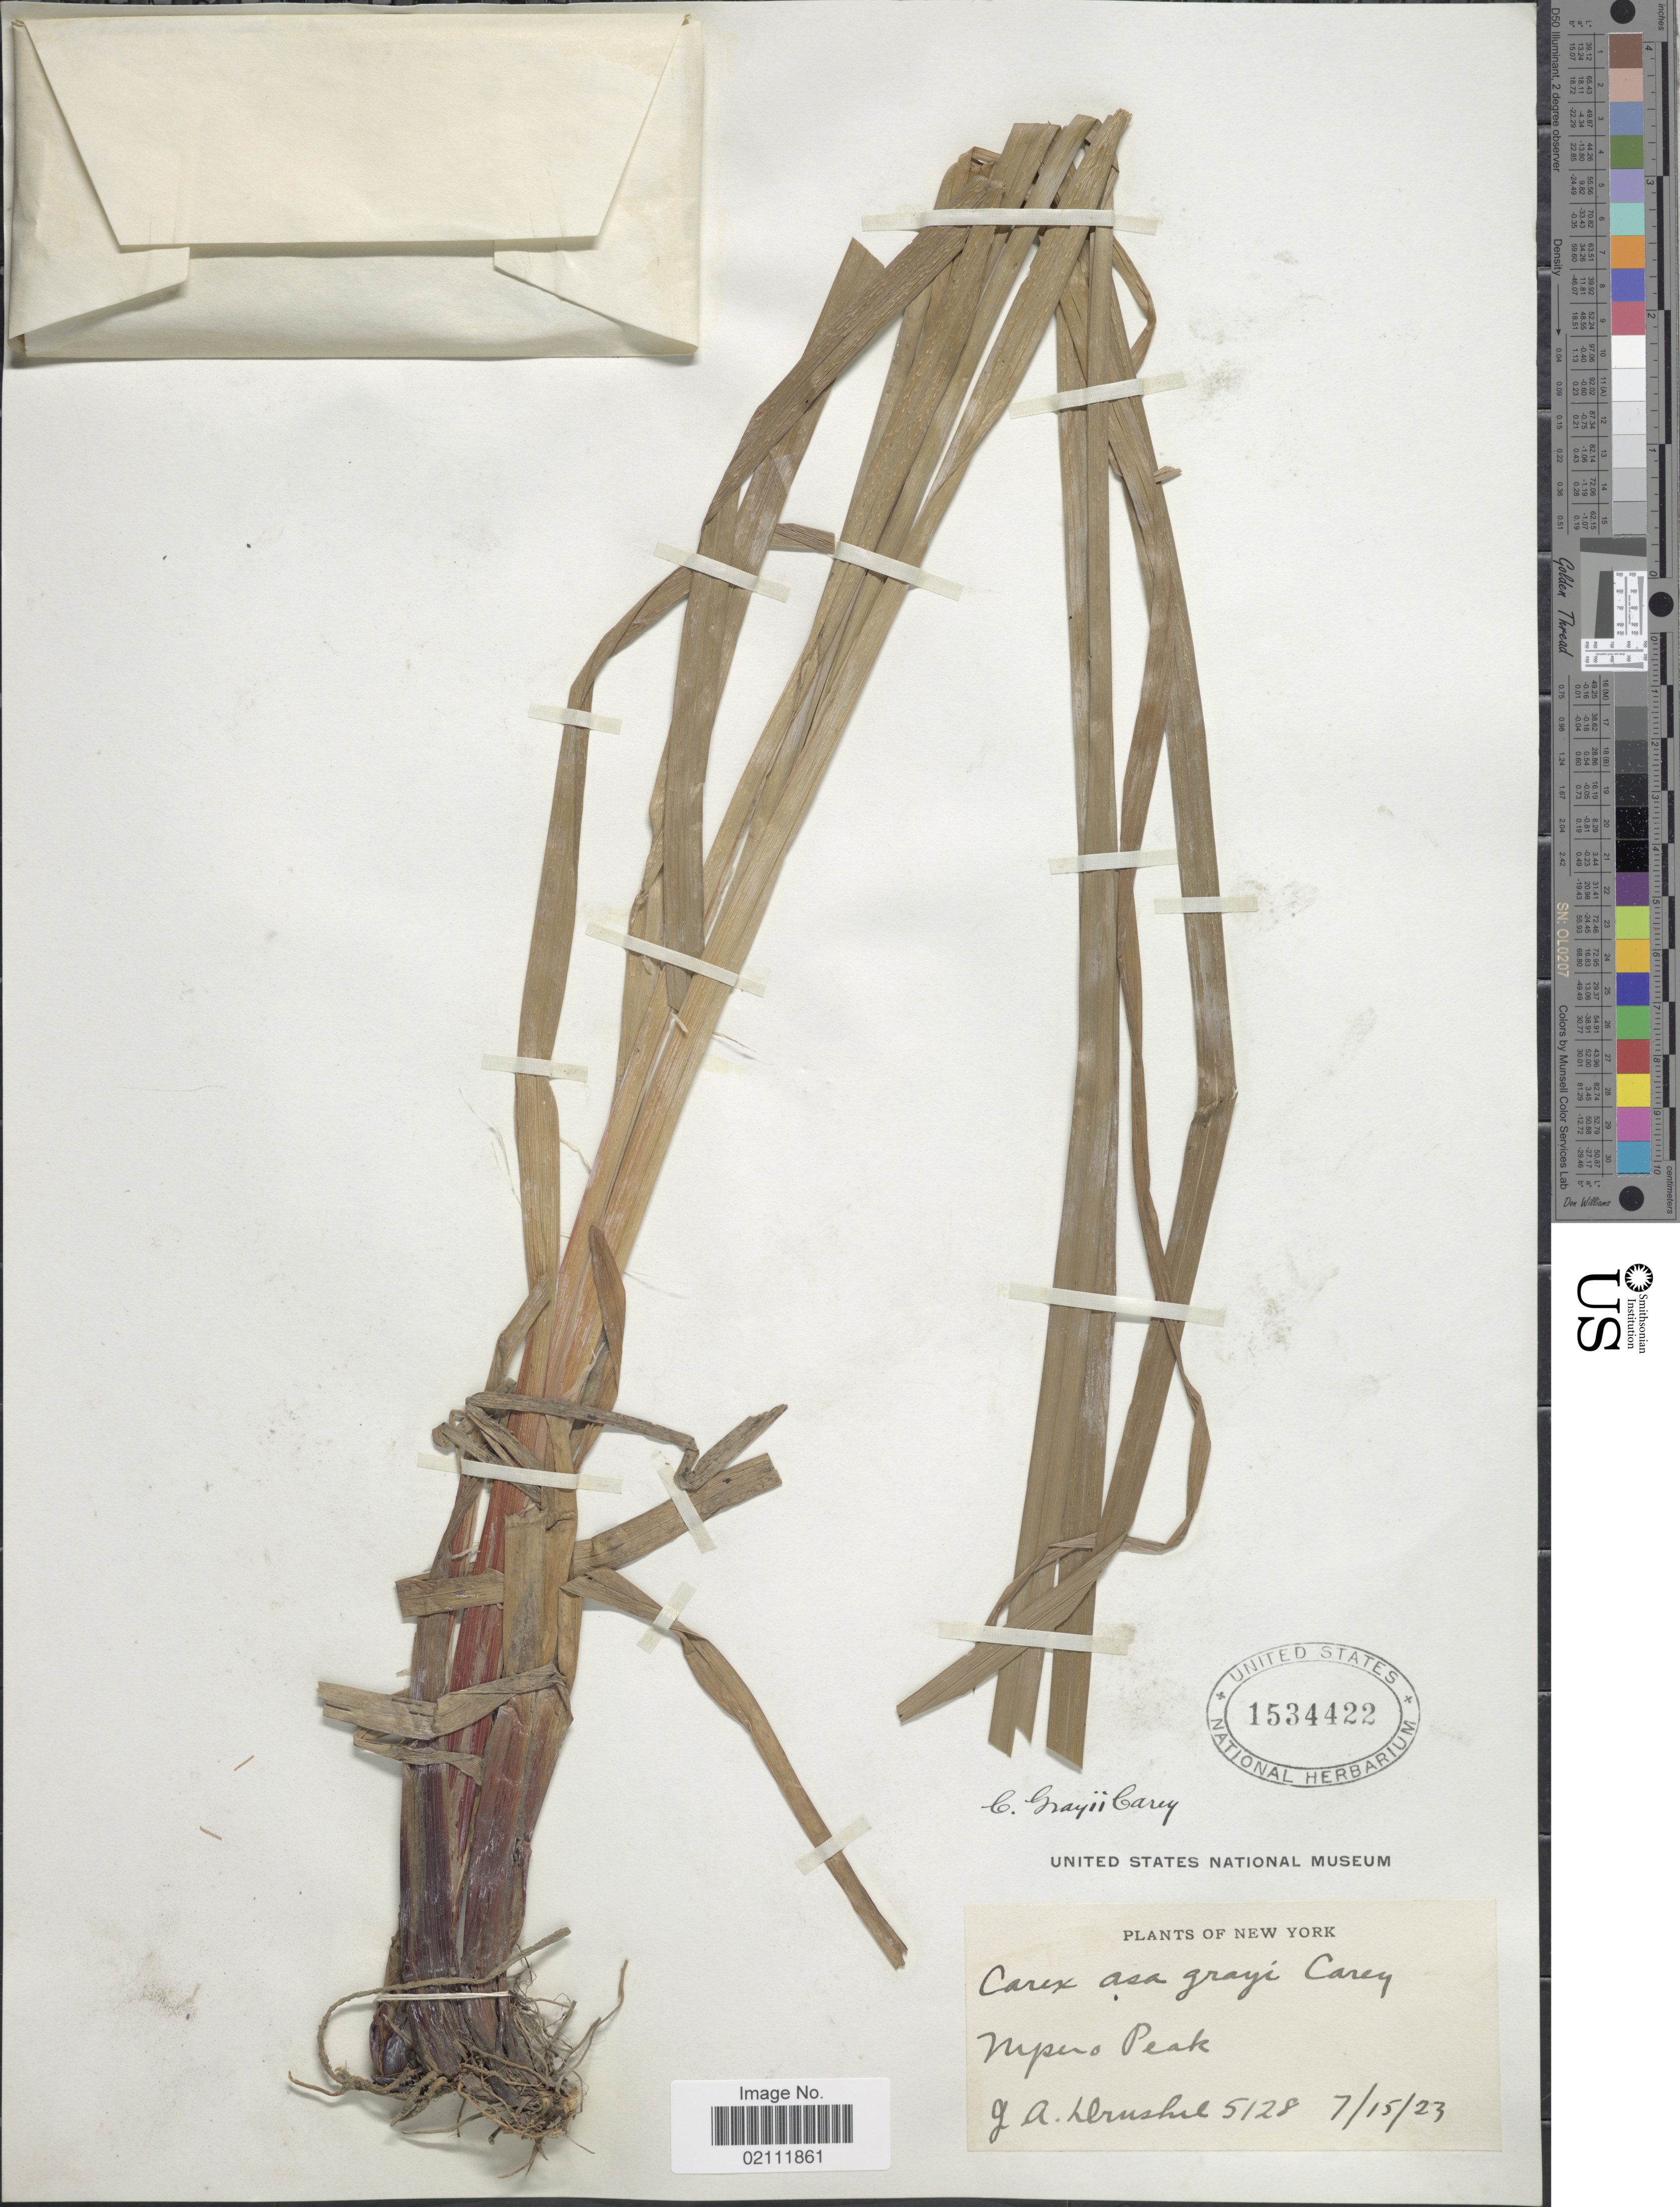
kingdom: Plantae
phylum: Tracheophyta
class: Liliopsida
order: Poales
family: Cyperaceae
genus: Carex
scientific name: Carex grayi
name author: J. Carey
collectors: J. A. Drushel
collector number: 5128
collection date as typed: Transcribed d/m/y: 15/7/23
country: United States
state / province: New York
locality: Nepera Peak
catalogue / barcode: US 1534422